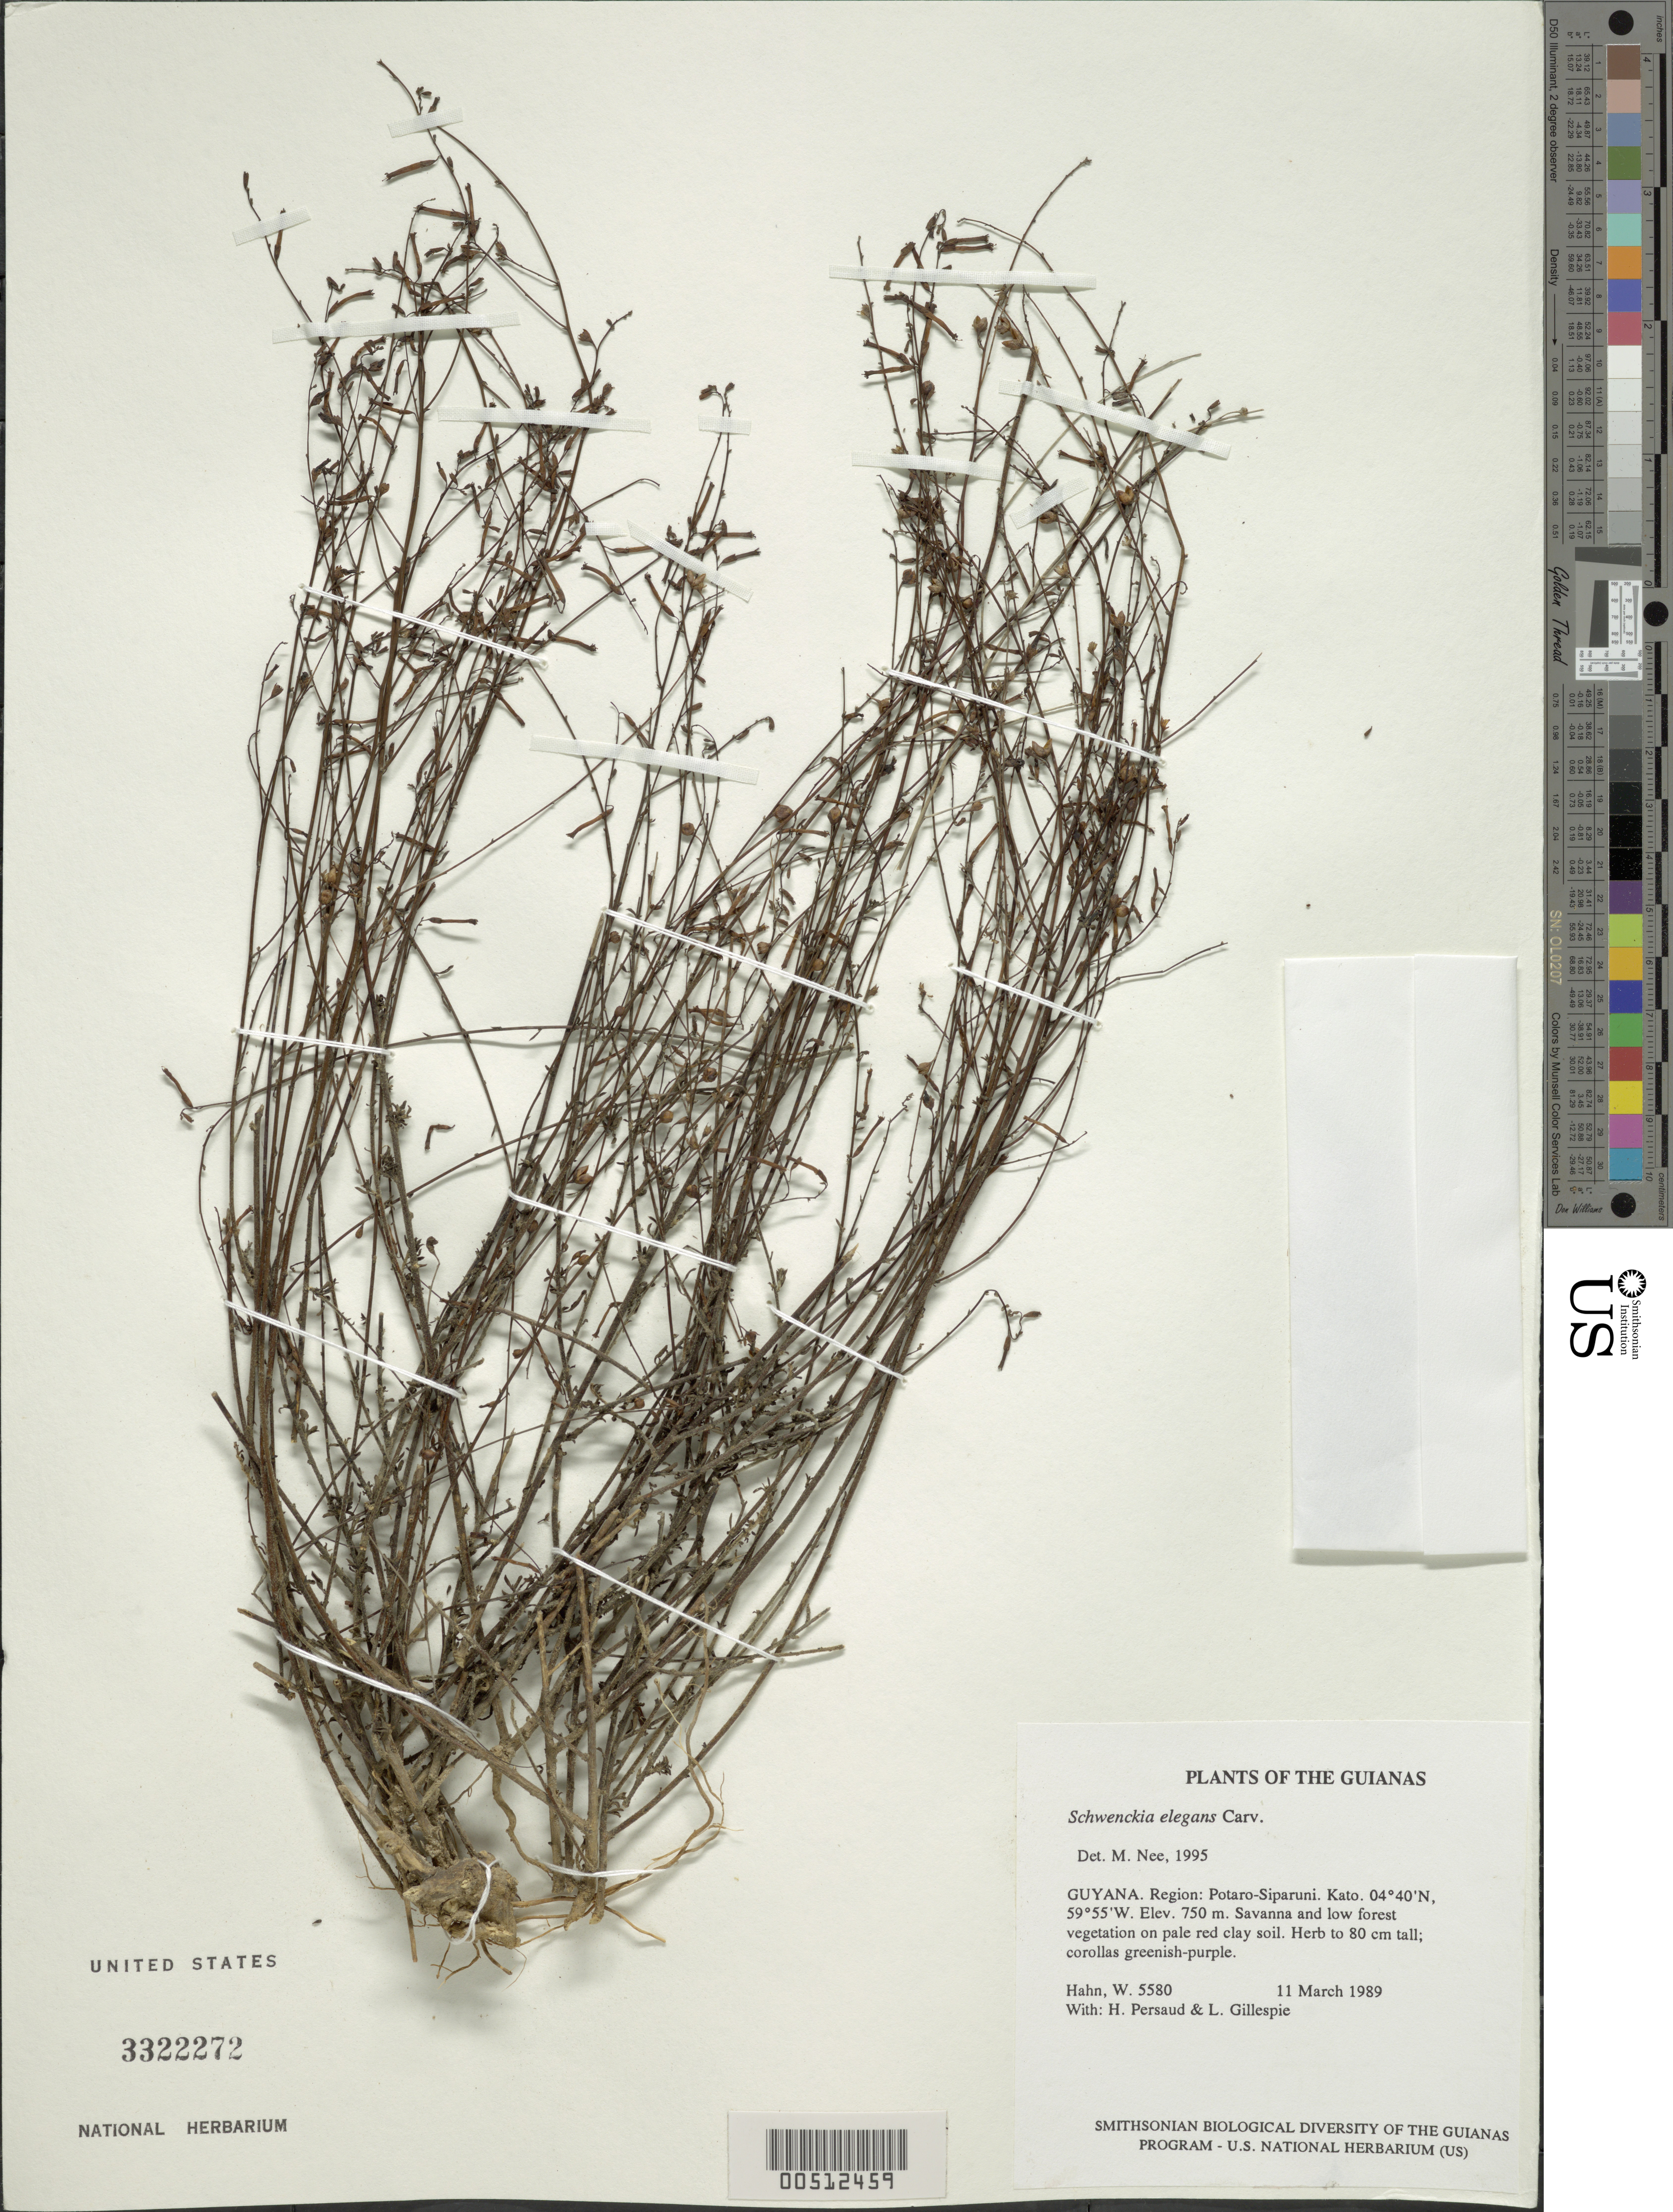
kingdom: Plantae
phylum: Tracheophyta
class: Magnoliopsida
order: Solanales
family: Solanaceae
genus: Schwenckia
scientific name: Schwenckia elegans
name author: Carvalho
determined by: Nee, Michael H.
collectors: W. Hahn, H. Persaud & L. J. Gillespie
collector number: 5580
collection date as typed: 11 March 1989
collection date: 1989-03-11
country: Guyana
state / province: Potaro-Siparuni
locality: Kato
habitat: Savanna and low forest vegetation on pale red clay soil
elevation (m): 750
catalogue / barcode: US 3322272